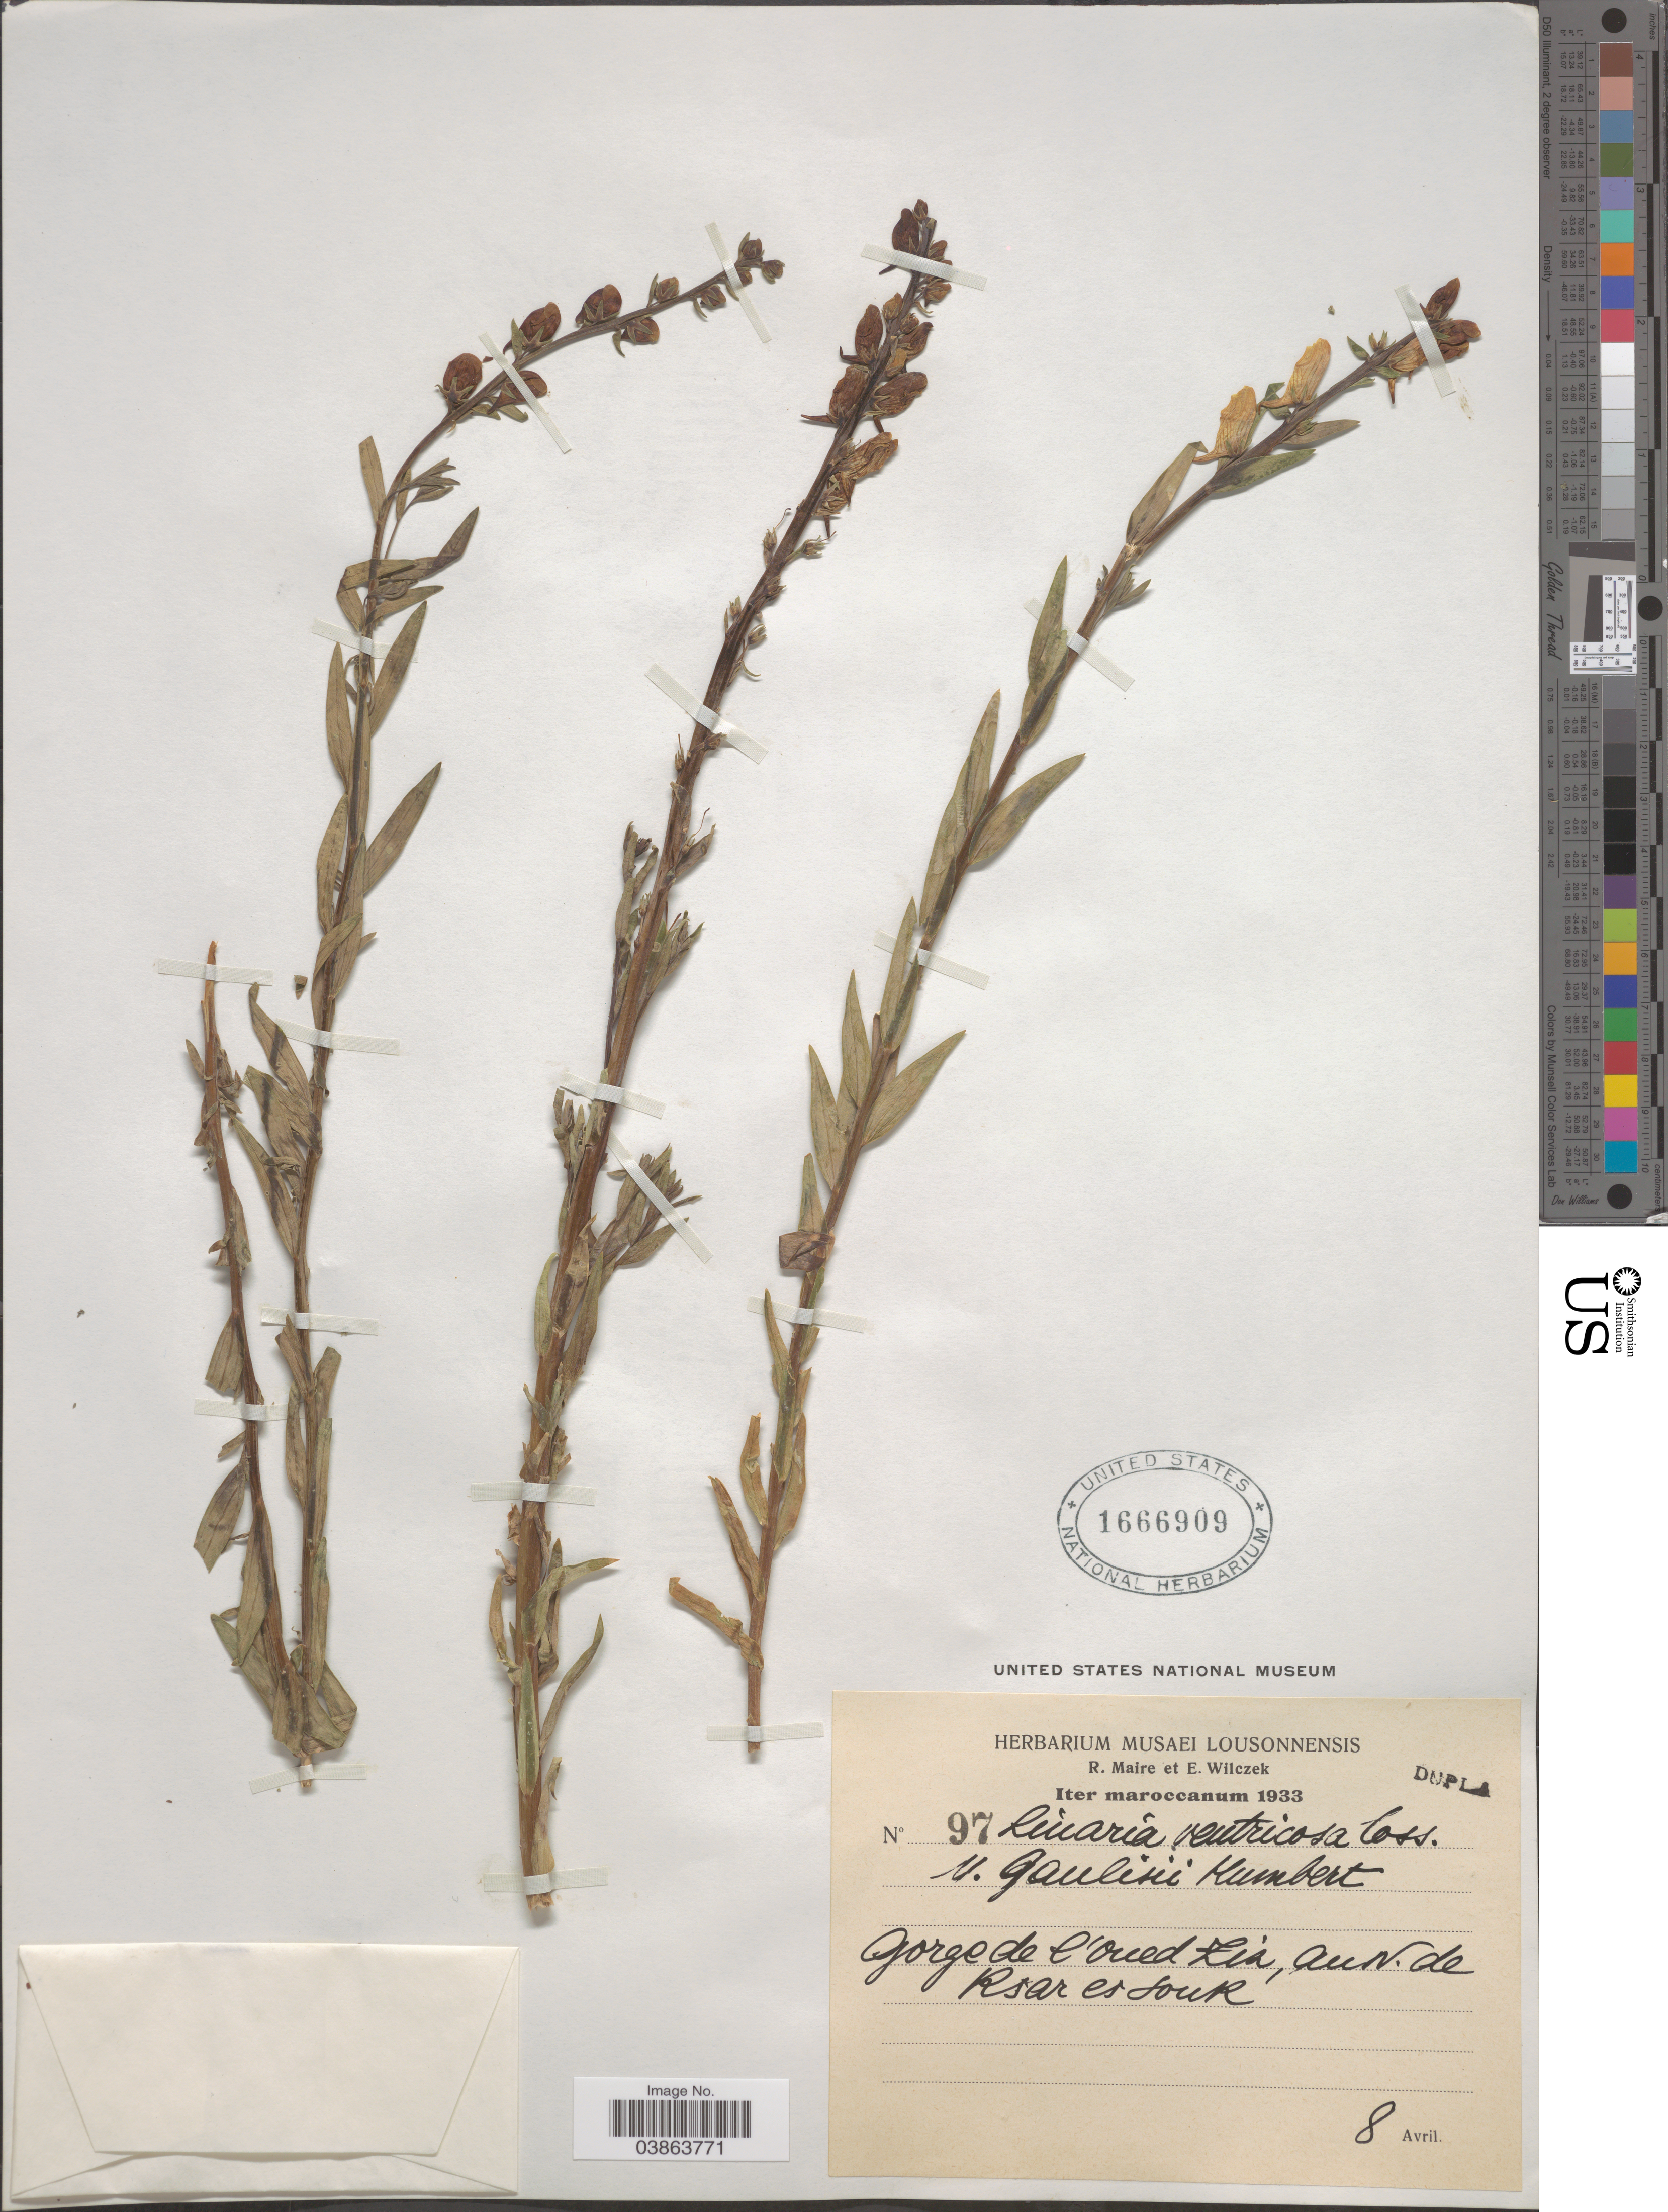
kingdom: Plantae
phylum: Tracheophyta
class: Magnoliopsida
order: Lamiales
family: Plantaginaceae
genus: Linaria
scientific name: Linaria ventricosa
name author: Coss. & Balansa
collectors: R. Maire & E. Wilczek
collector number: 97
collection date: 1933-04-08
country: Morocco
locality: Gorge de l'oued Ziz, au N. de Rsar es Souk.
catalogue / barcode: US 1666909